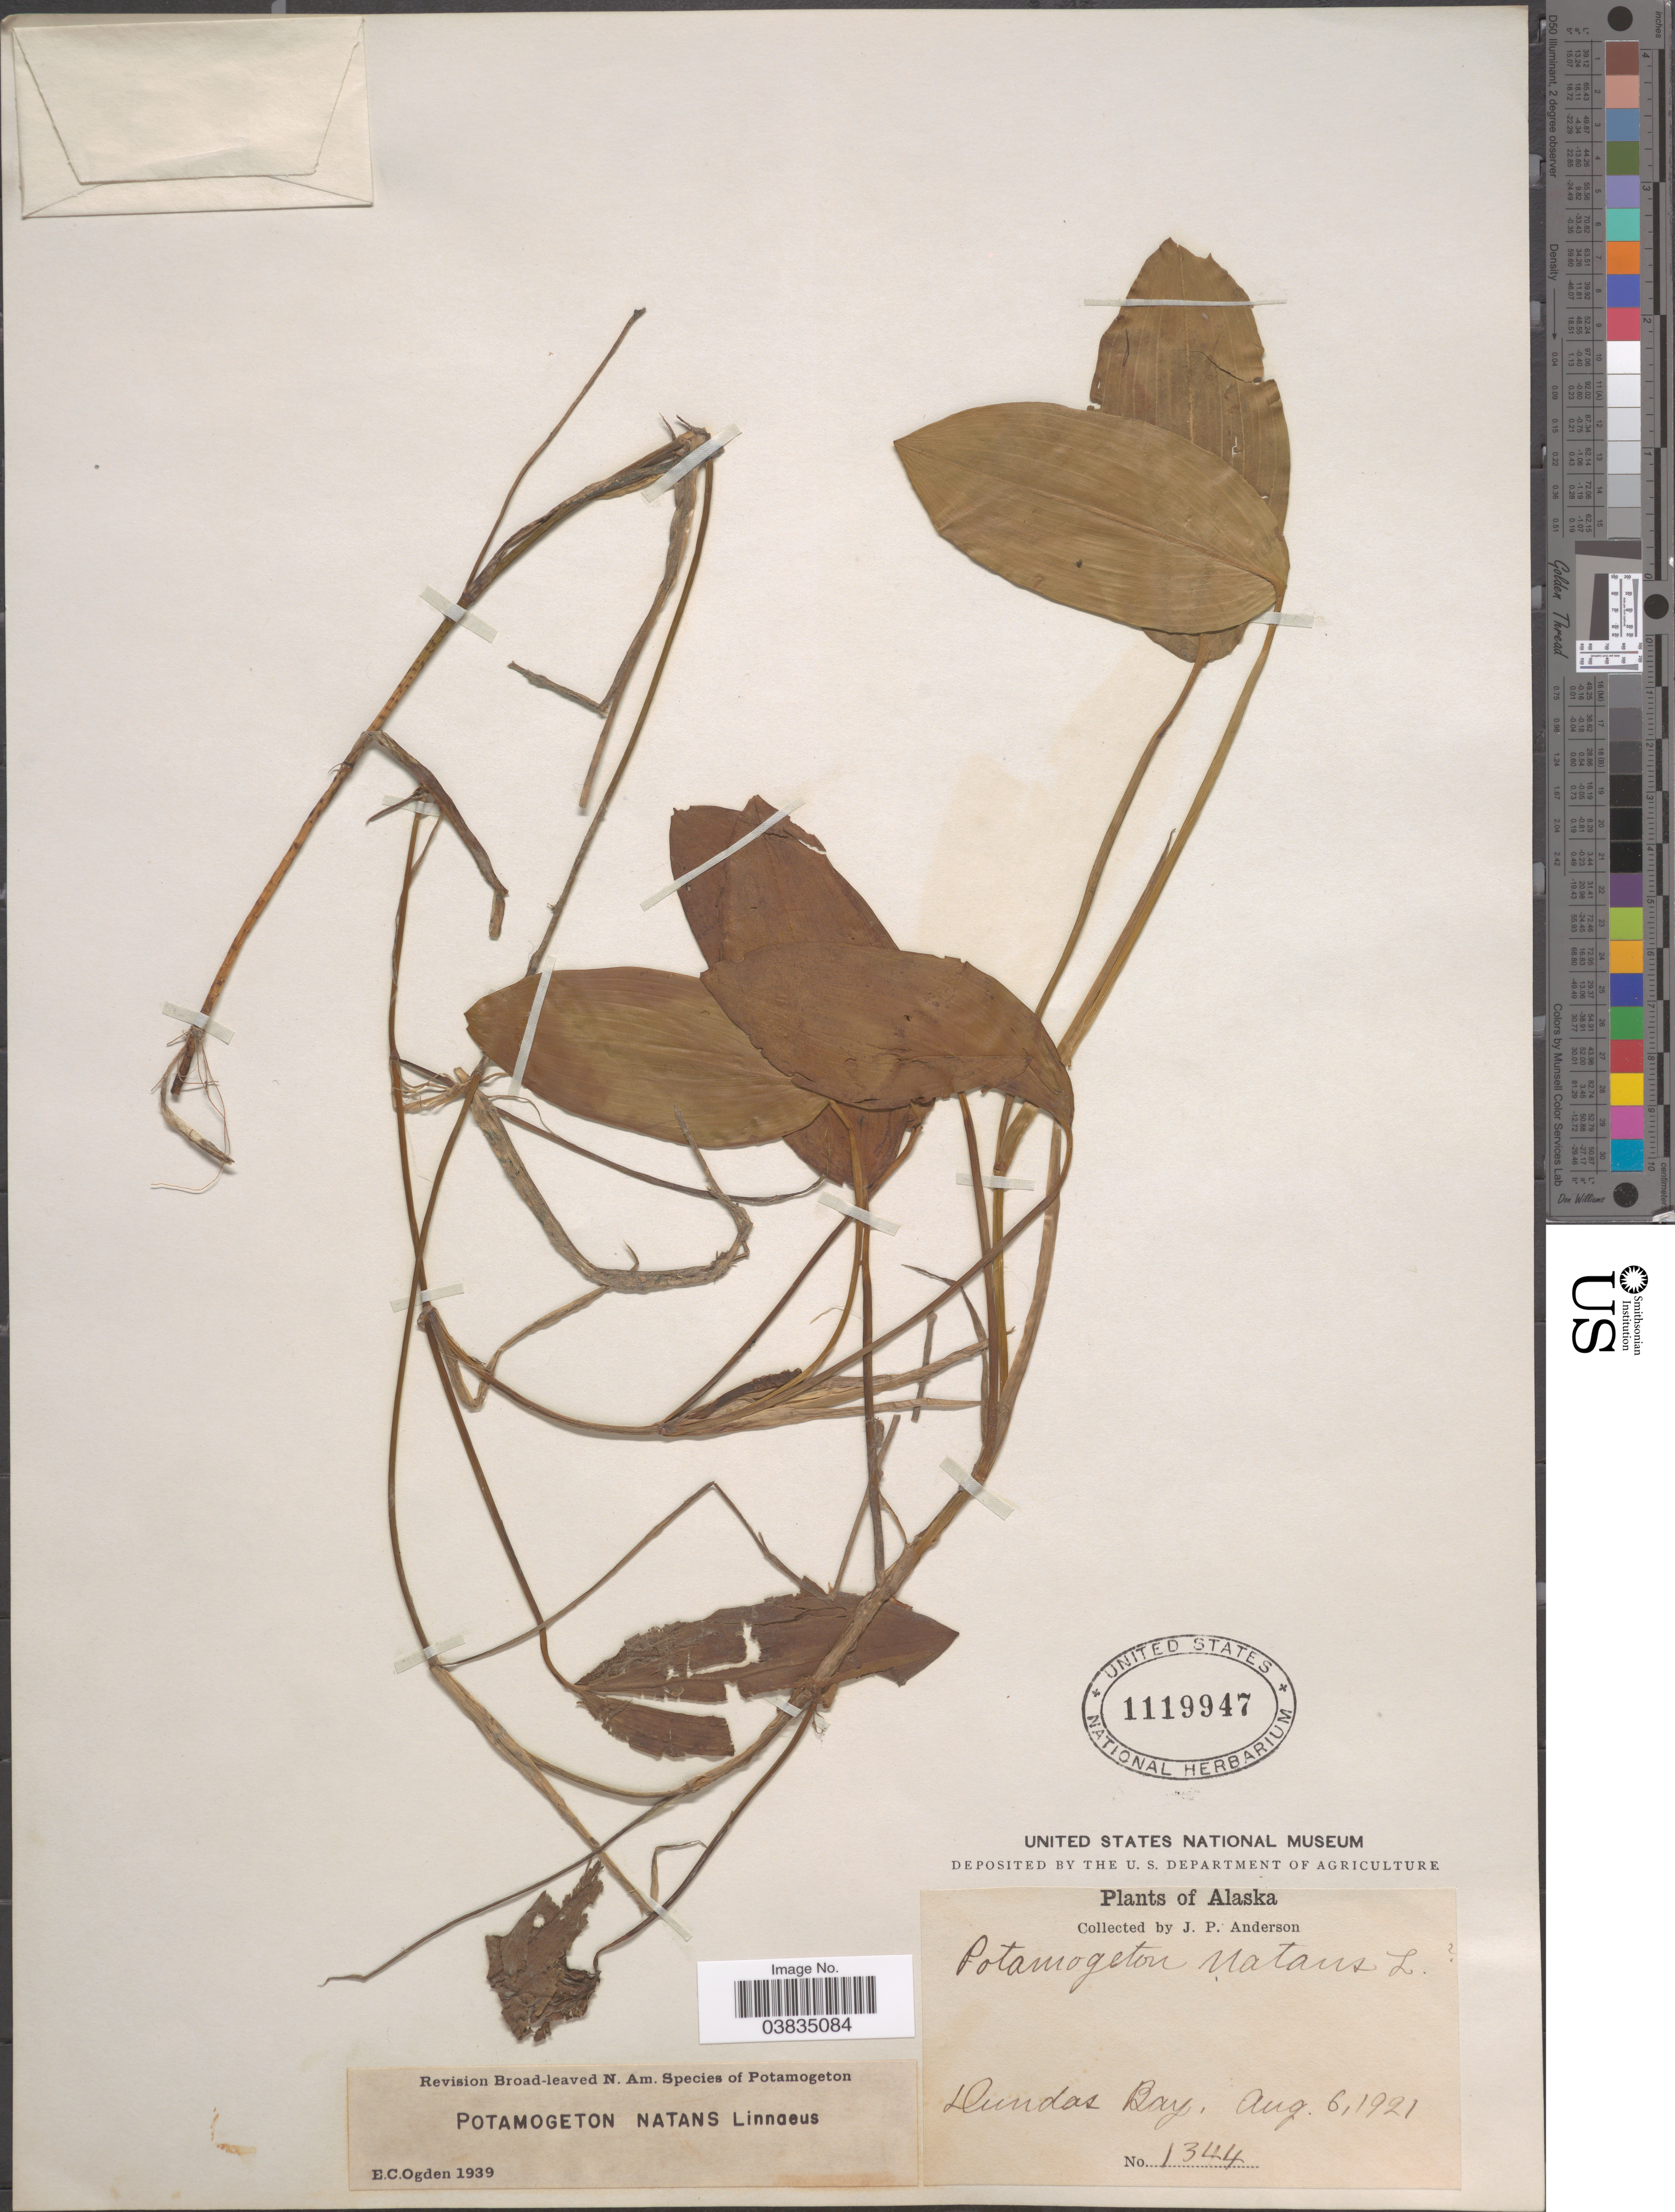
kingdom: Plantae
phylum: Tracheophyta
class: Liliopsida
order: Alismatales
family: Potamogetonaceae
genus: Potamogeton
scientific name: Potamogeton natans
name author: L.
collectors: J. P. Anderson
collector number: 1344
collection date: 1921-08-06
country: United States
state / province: Alaska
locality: Dundas Bay.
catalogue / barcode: US 1119947